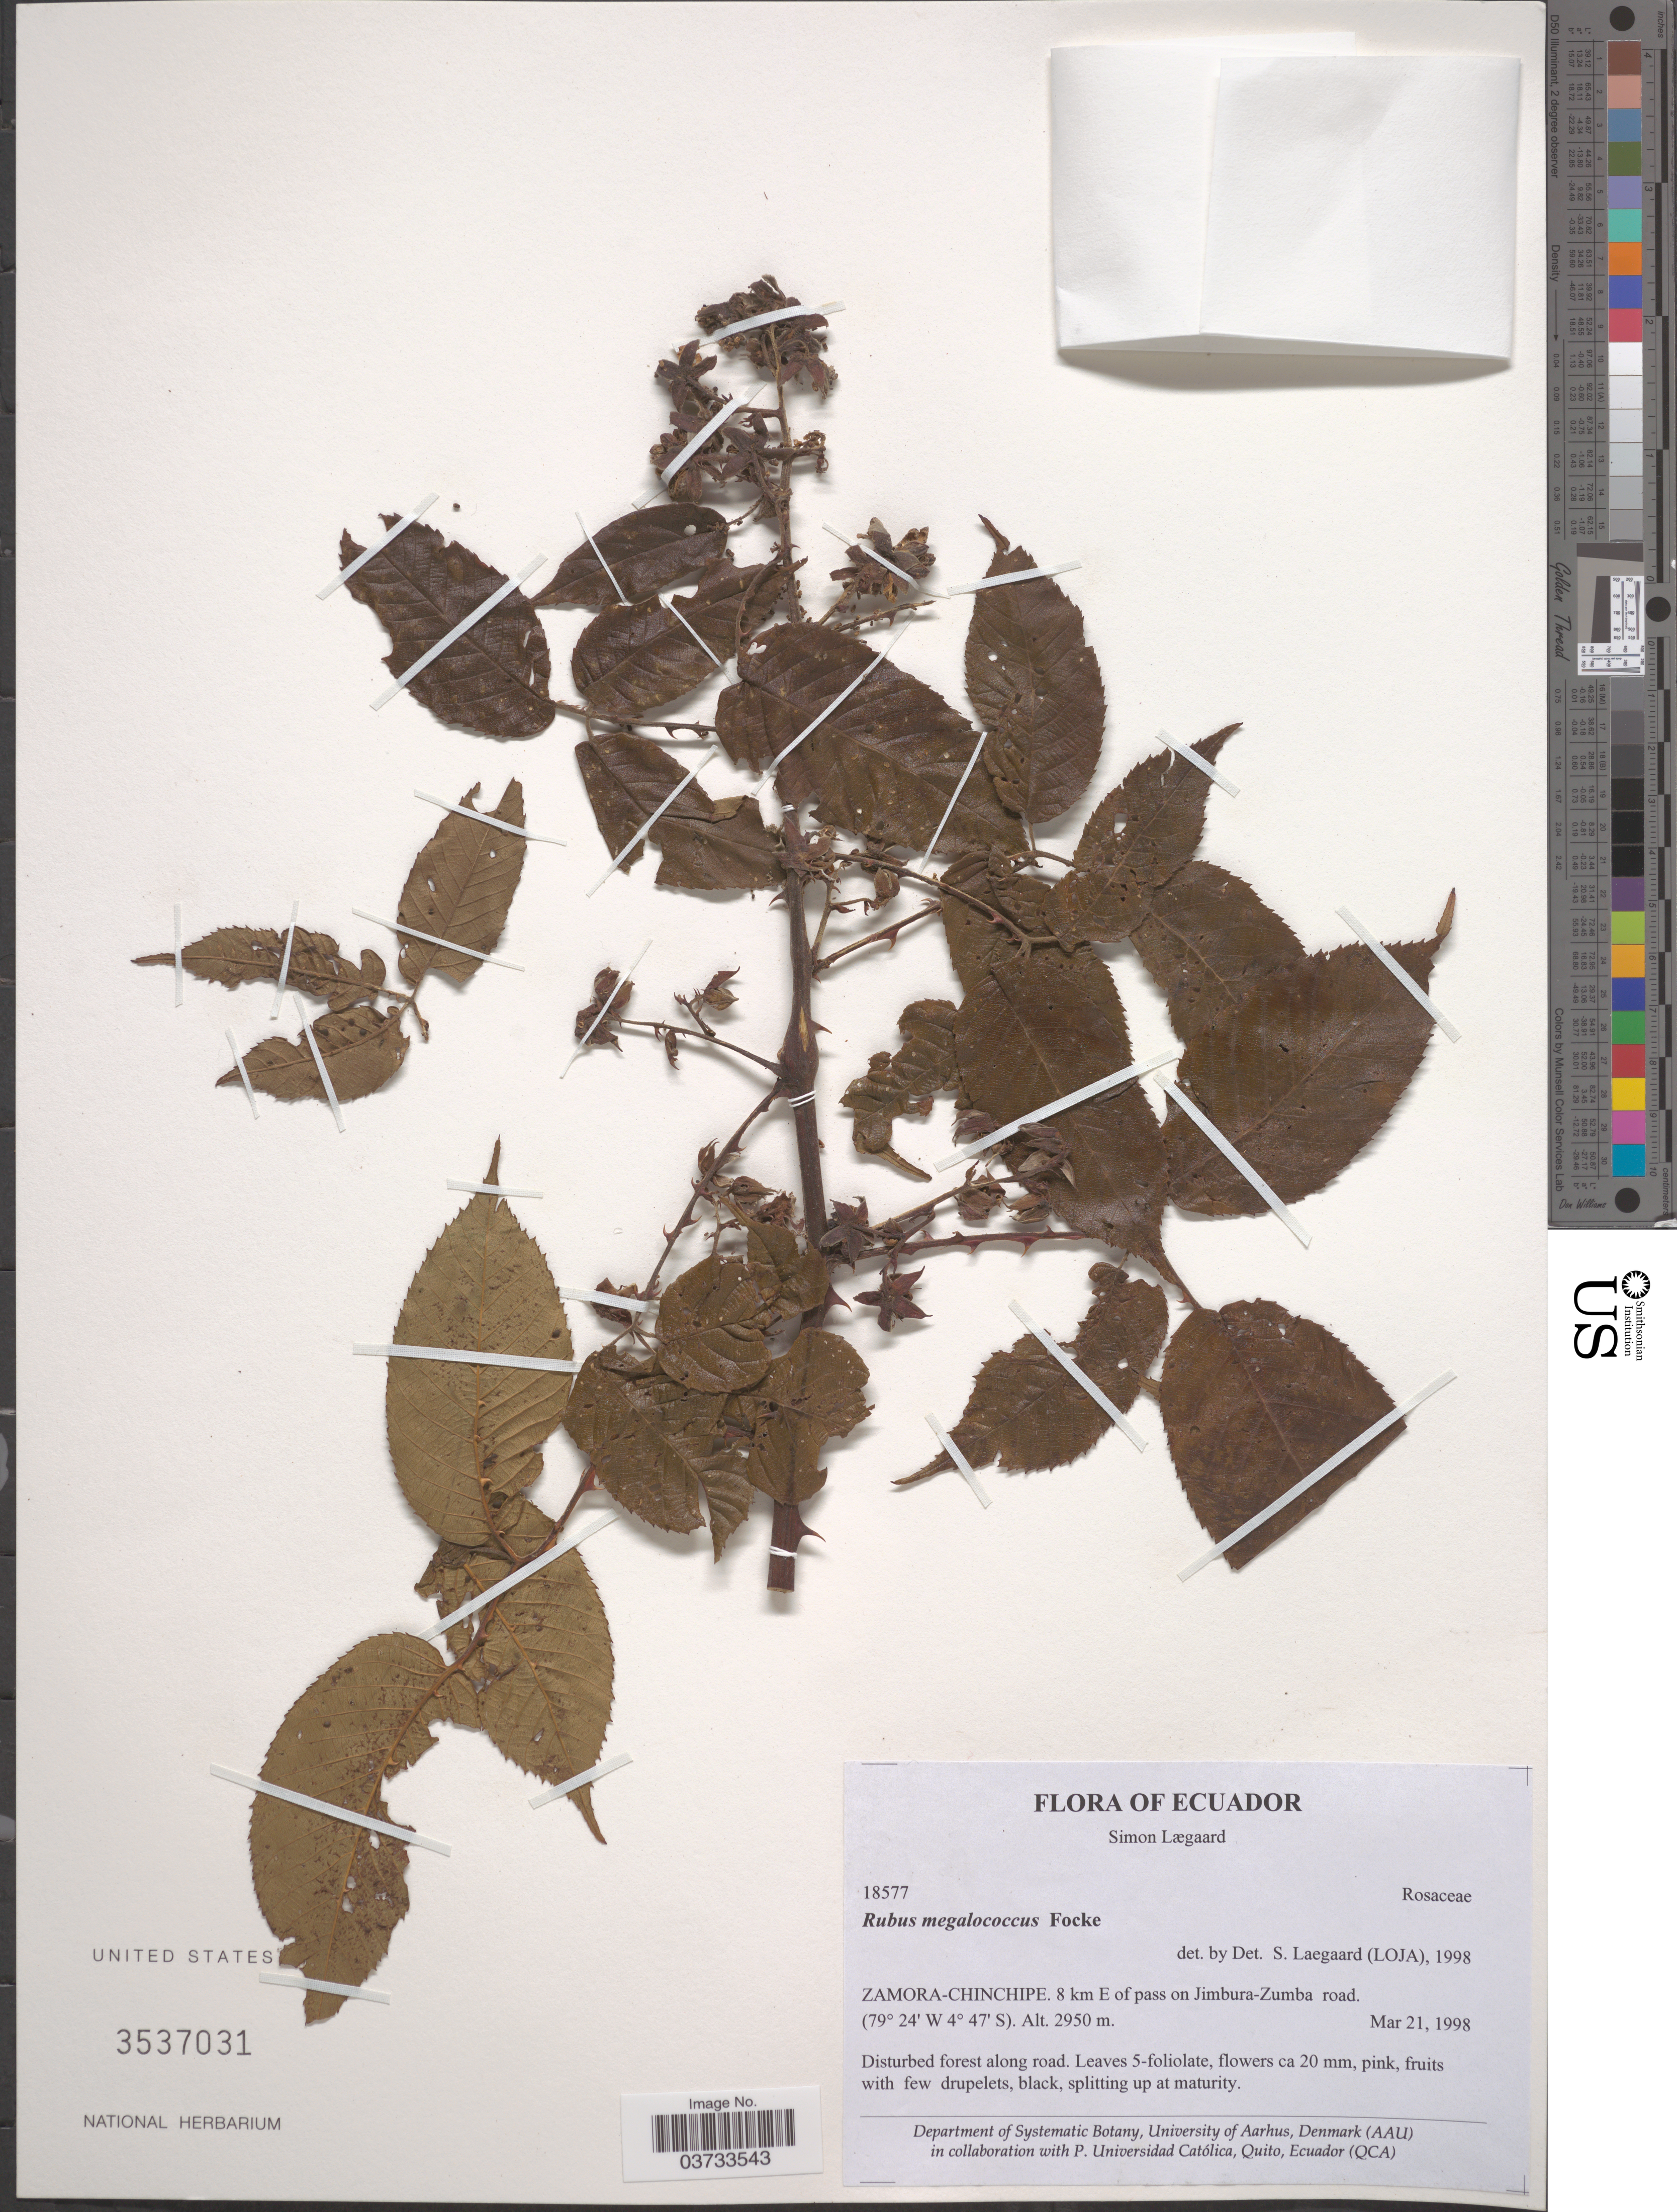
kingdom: Plantae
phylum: Tracheophyta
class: Magnoliopsida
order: Rosales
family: Rosaceae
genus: Rubus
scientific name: Rubus megalococcus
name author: Focke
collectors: S. Lægaard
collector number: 18577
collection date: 1998-03-21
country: Ecuador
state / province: Zamora-Chinchipe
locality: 8 km E of pass on Jimbura-Zumba road.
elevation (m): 2950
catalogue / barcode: US 3537031